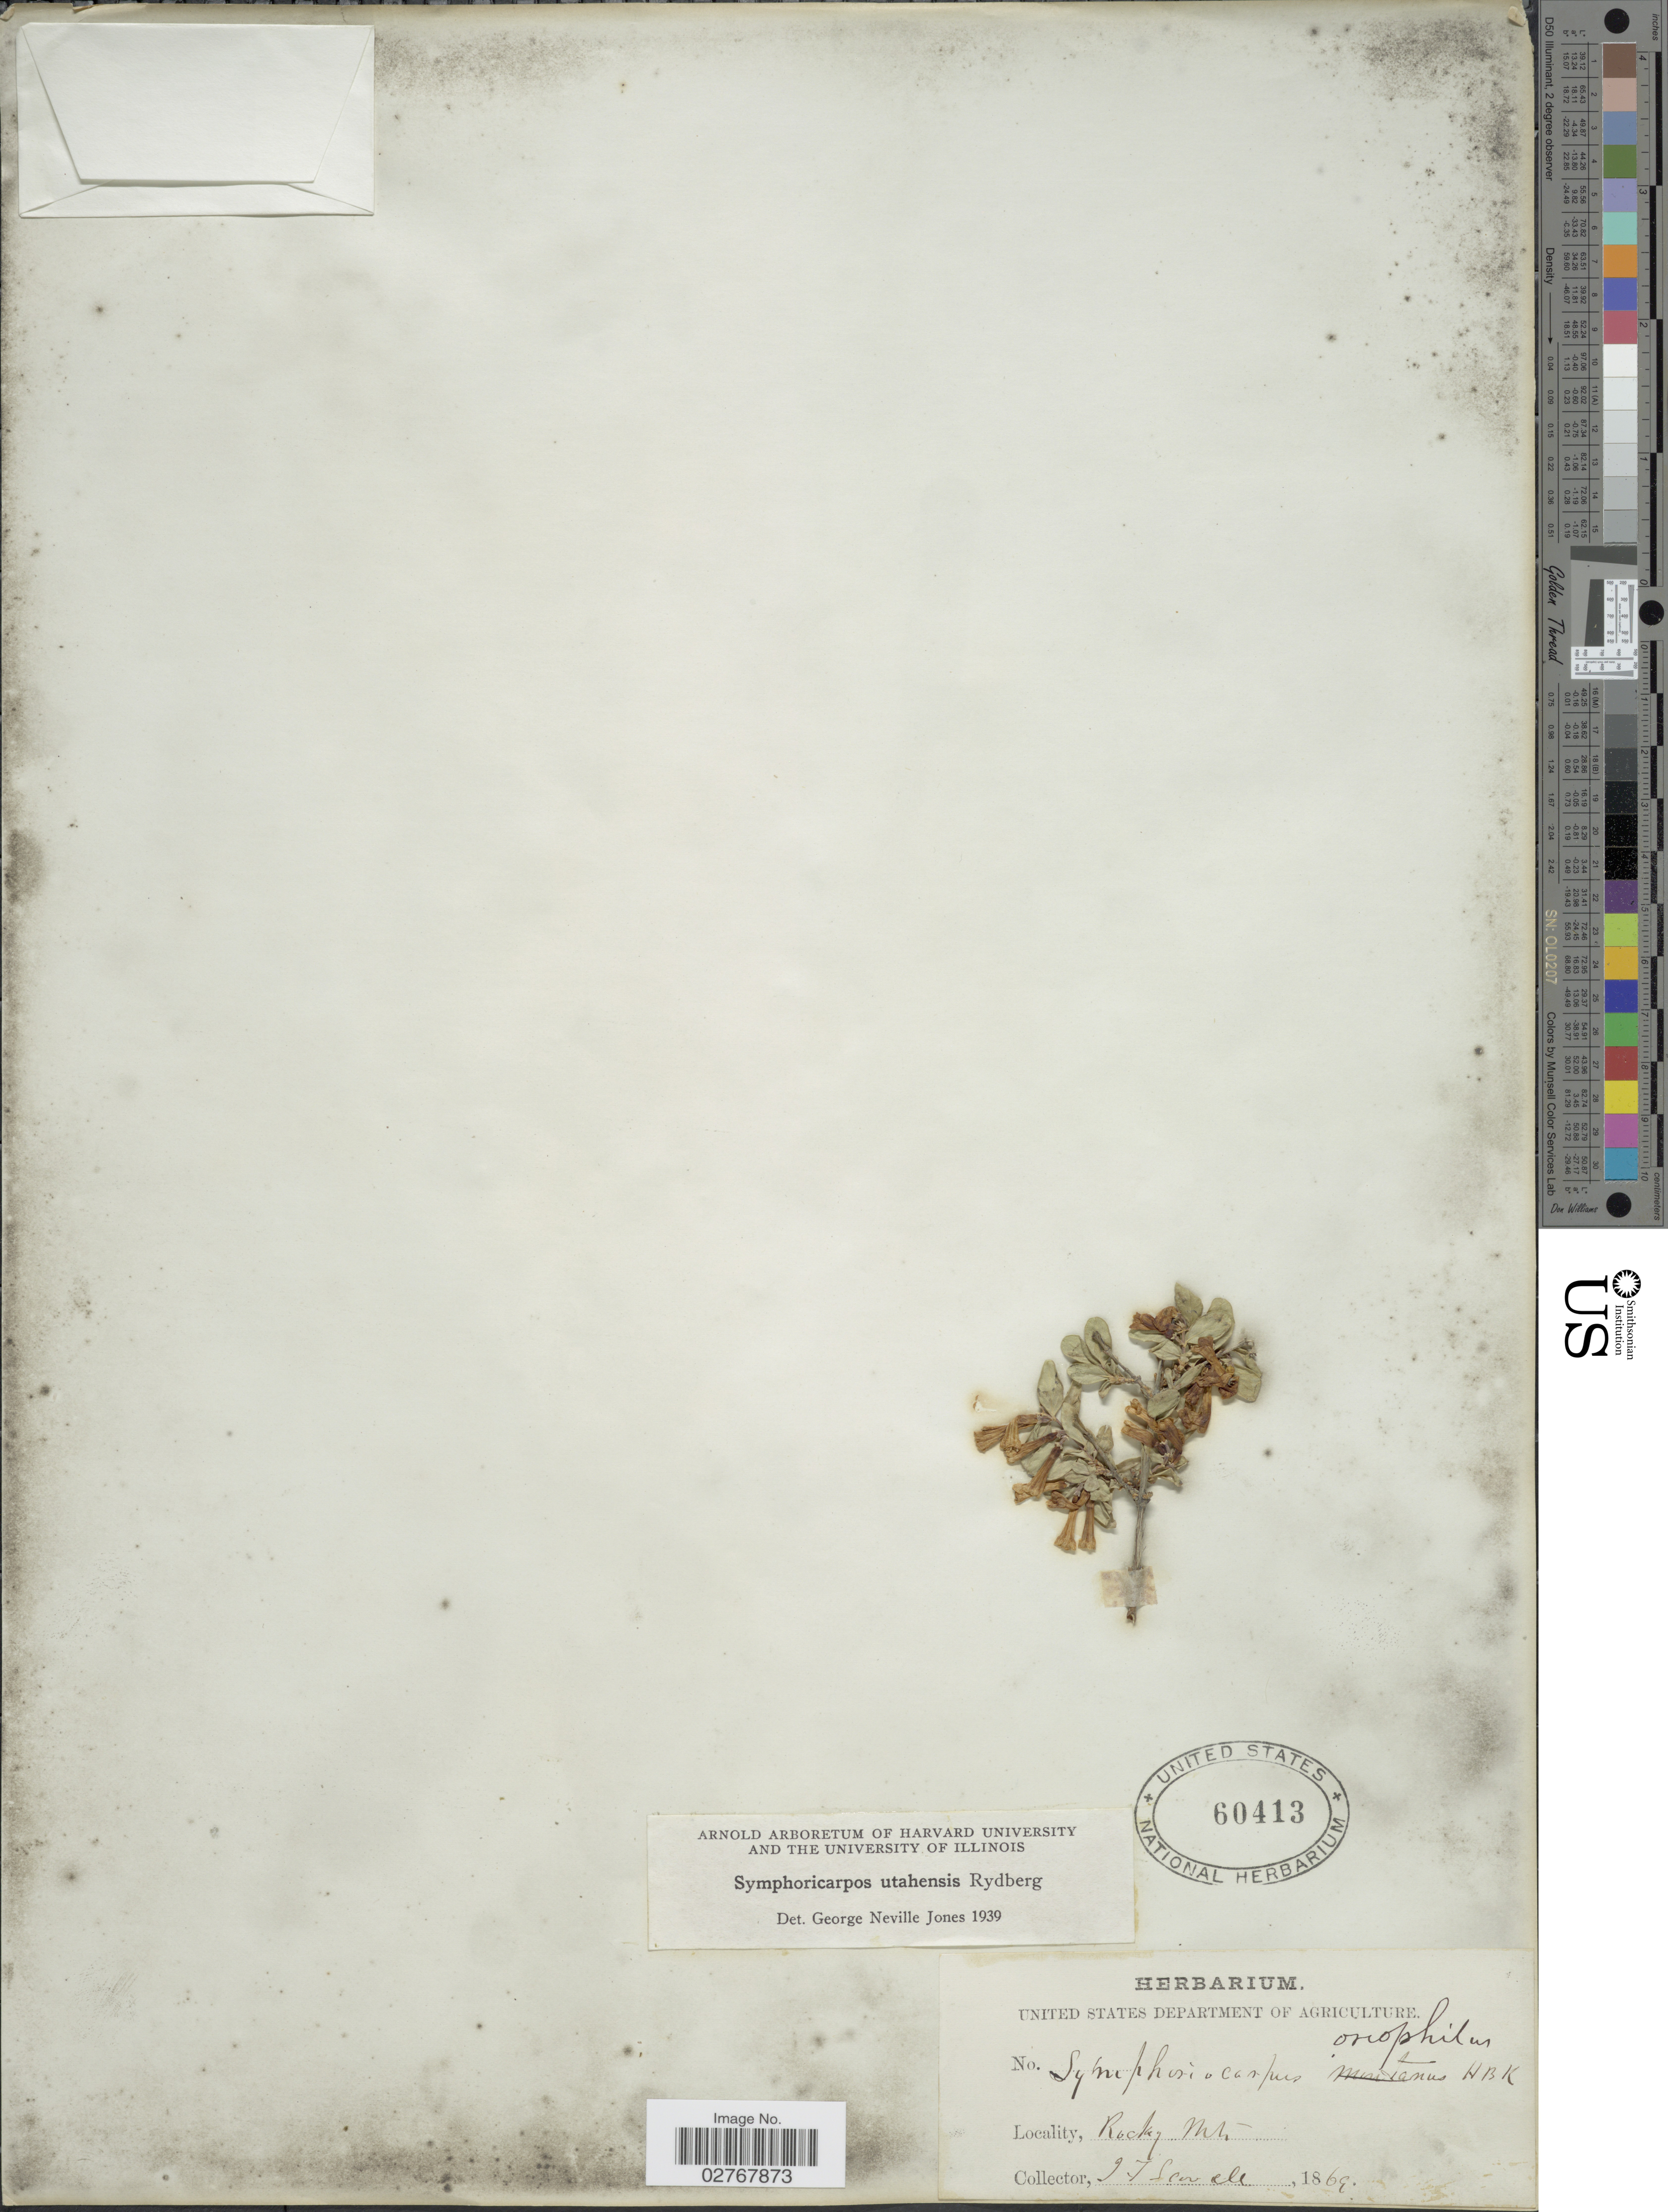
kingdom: Plantae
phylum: Tracheophyta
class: Magnoliopsida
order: Dipsacales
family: Caprifoliaceae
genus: Symphoricarpos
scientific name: Symphoricarpos utahensis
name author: Rydb.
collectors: J. T. Scovell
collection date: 1869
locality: Rocky Mts.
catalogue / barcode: US 60413